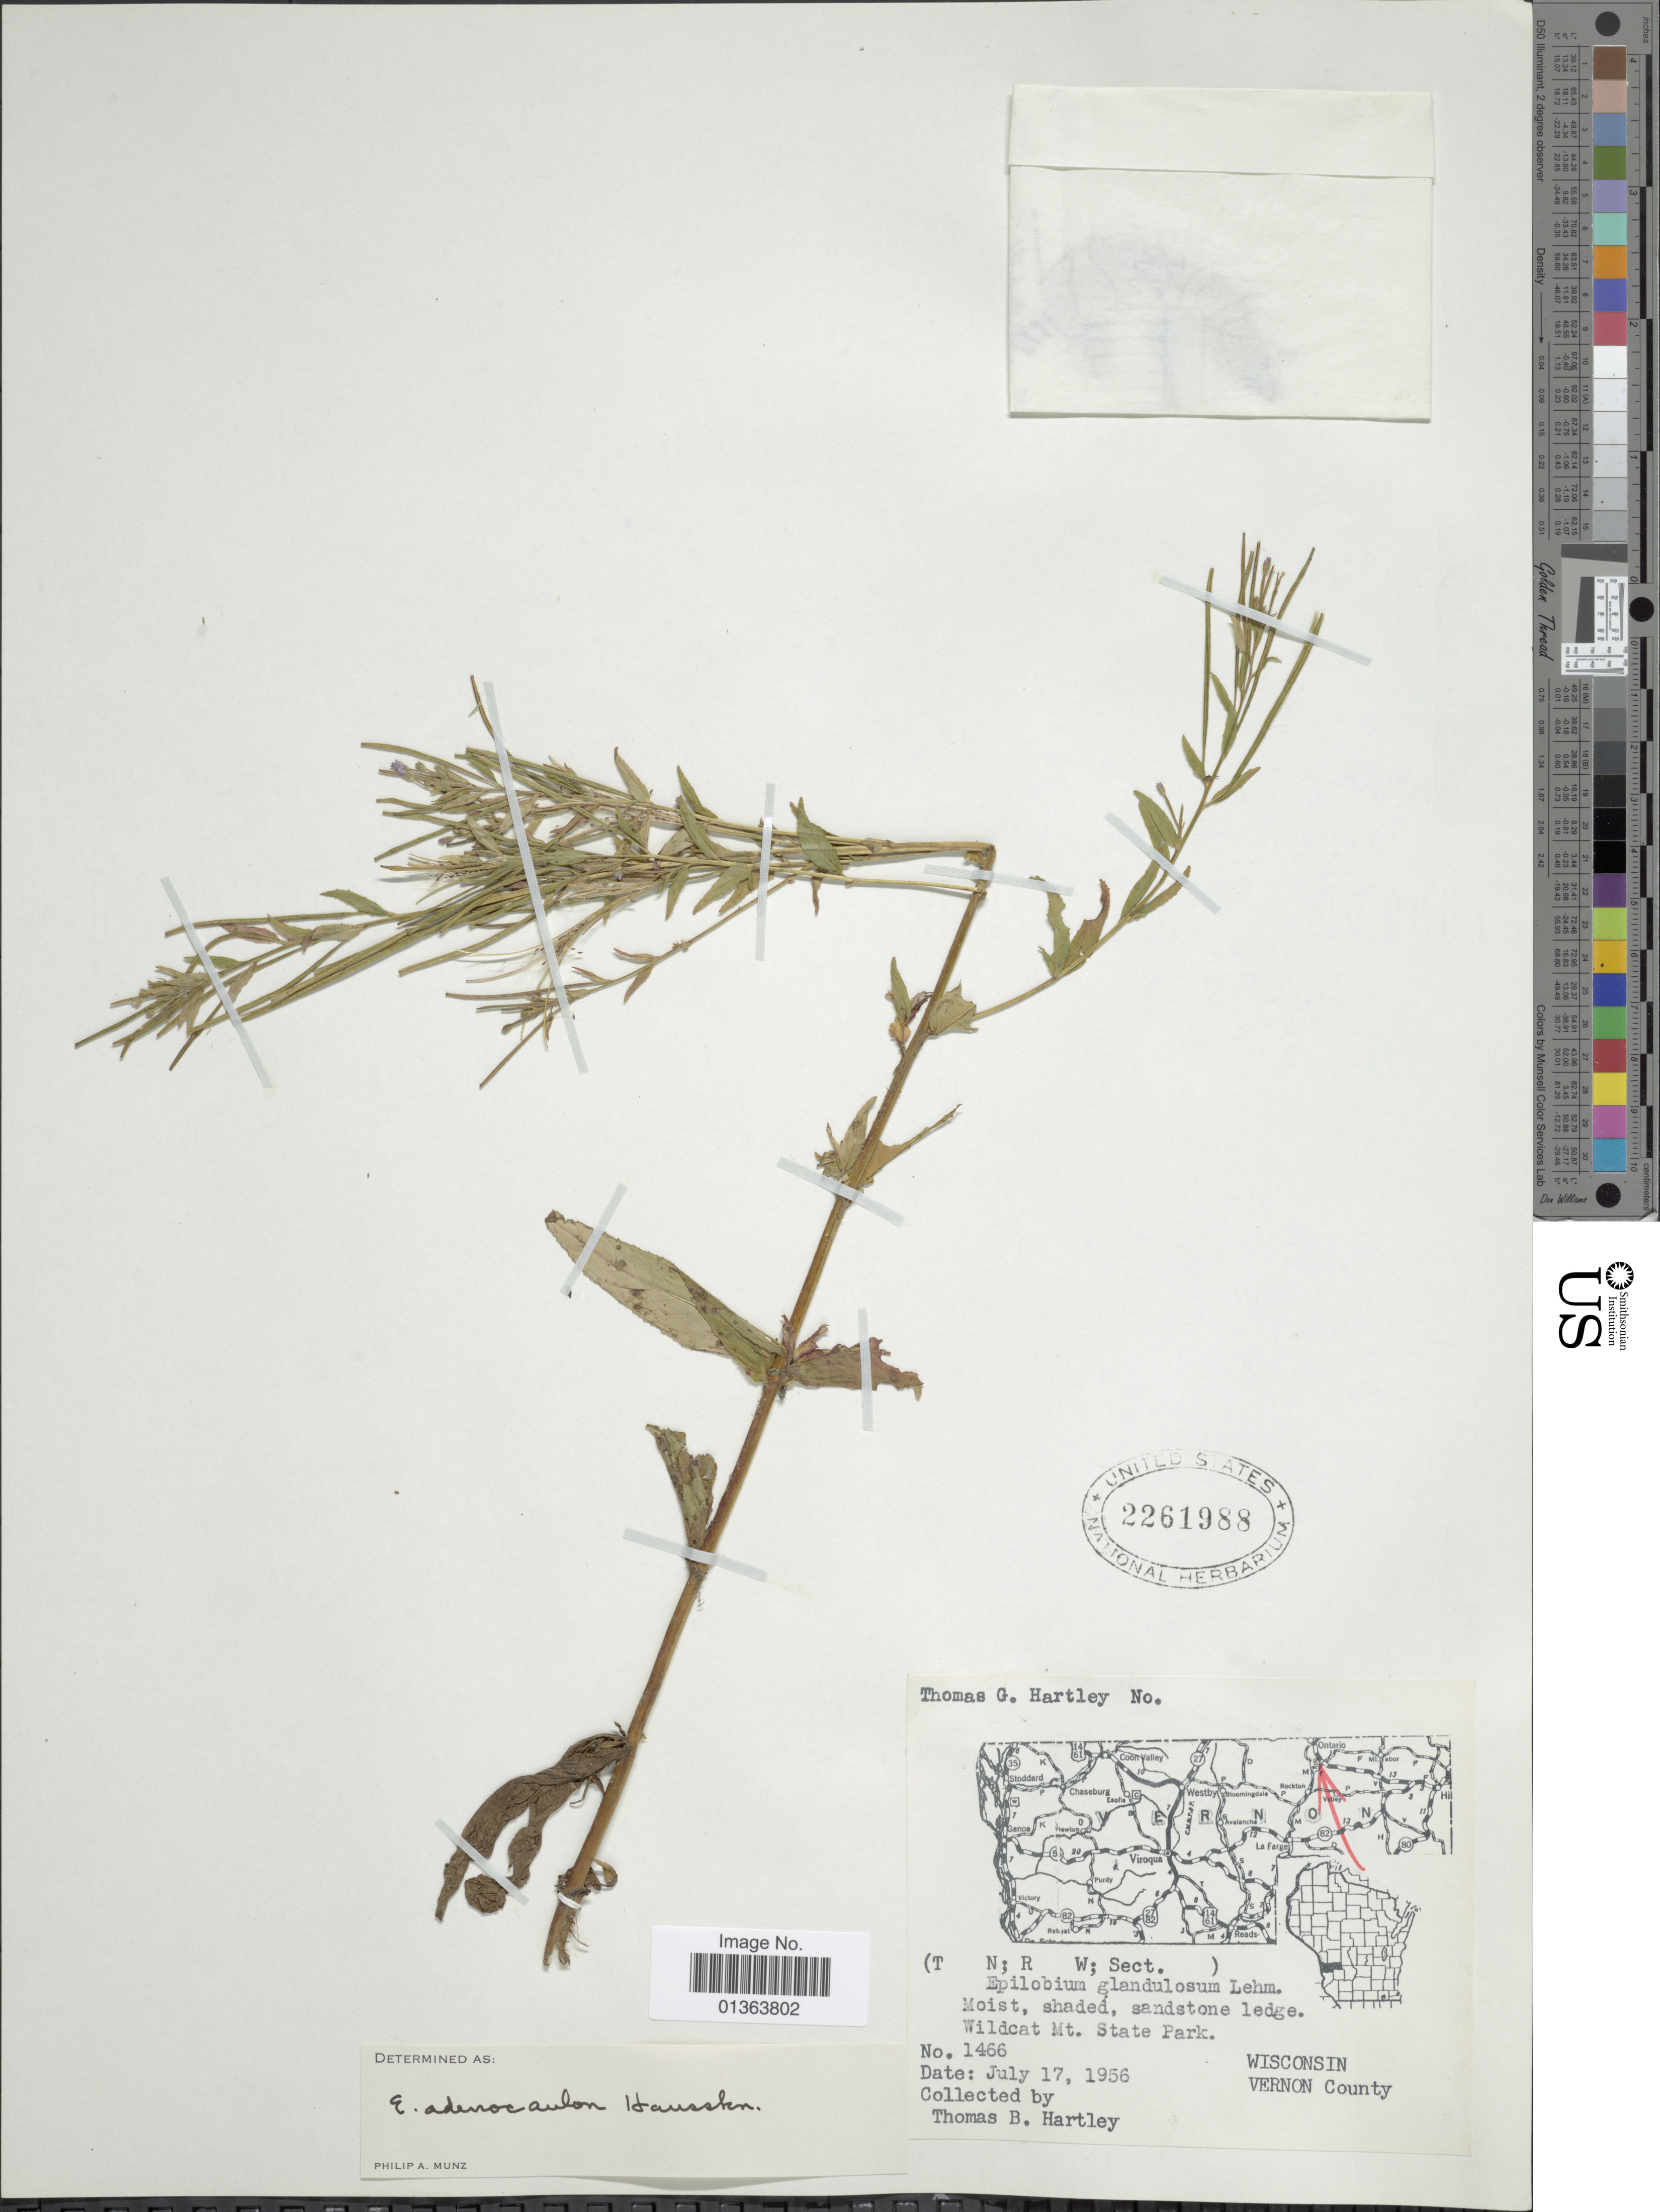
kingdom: Plantae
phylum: Tracheophyta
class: Magnoliopsida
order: Myrtales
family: Onagraceae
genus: Epilobium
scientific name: Epilobium ciliatum subsp. ciliatum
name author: Raf.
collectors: T. B. Hartley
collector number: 1466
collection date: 1956-07-17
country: United States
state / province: Wisconsin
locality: Wildcat Mt. State Park. Vernon County.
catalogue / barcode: US 2261988